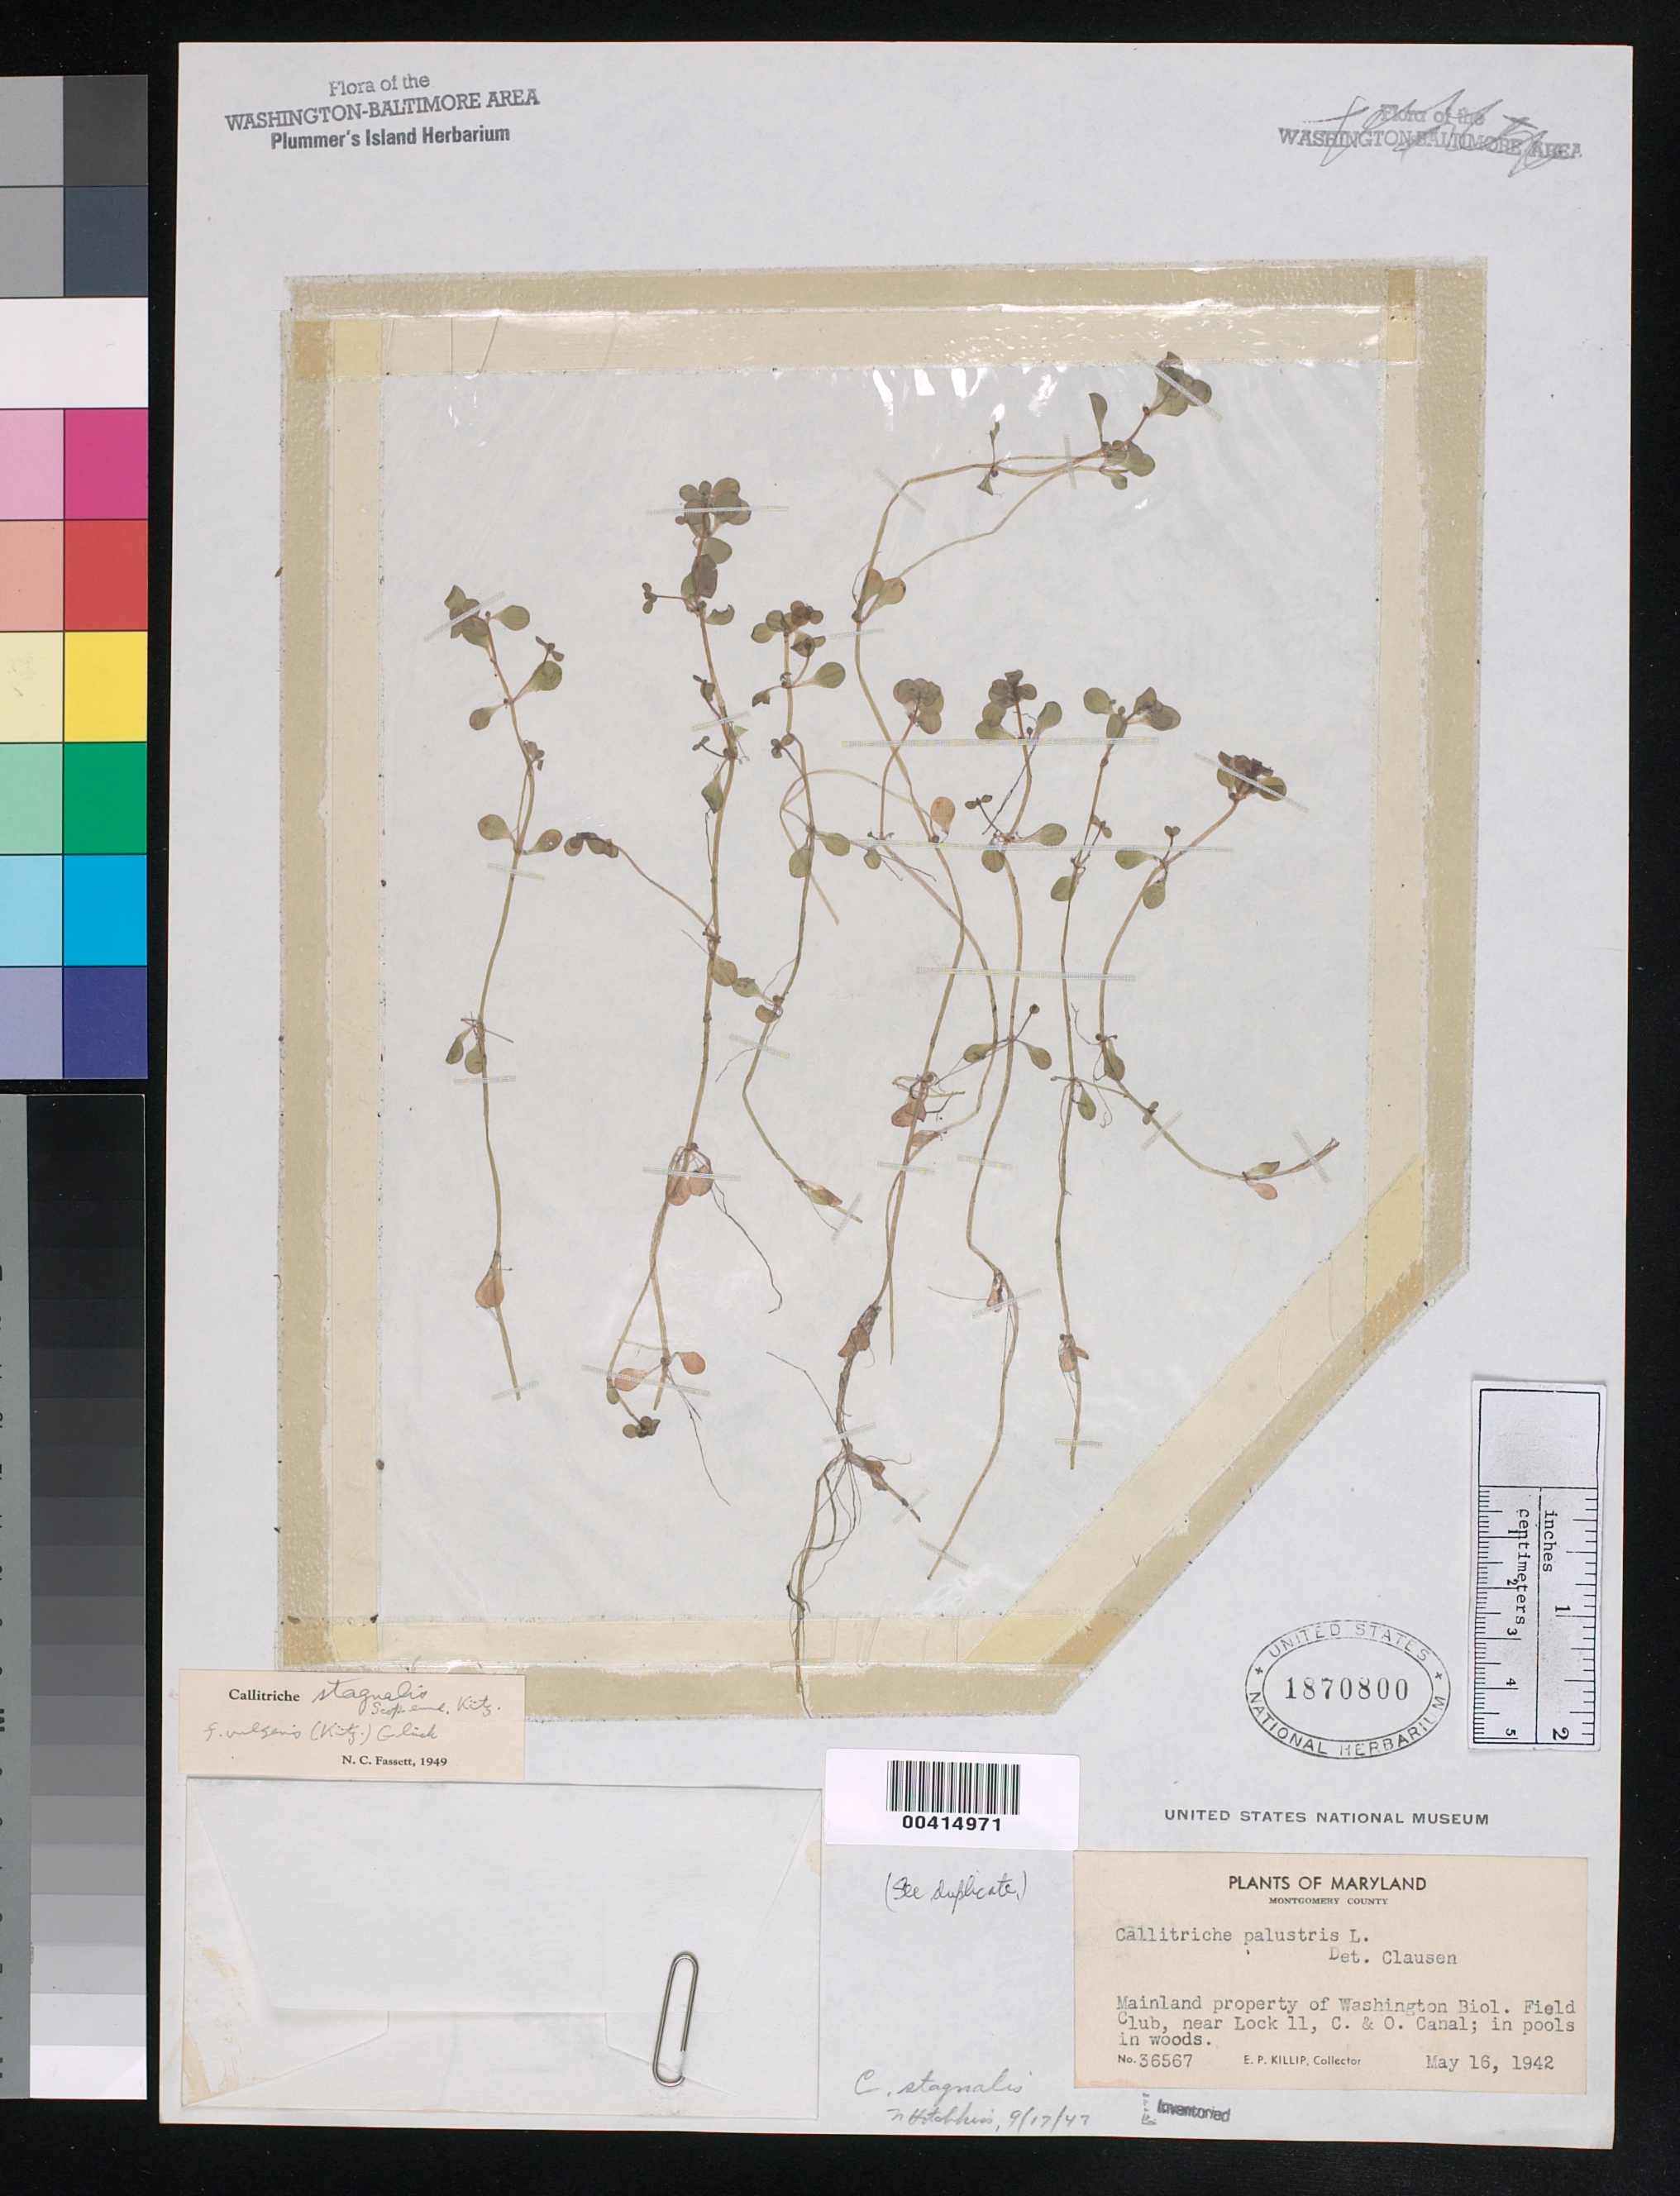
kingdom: Plantae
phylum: Tracheophyta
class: Magnoliopsida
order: Lamiales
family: Plantaginaceae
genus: Callitriche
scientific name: Callitriche stagnalis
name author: Scop.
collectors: E. P. Killip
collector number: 36567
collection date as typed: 16 May 1942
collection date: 1942-05-16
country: United States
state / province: Maryland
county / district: Montgomery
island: Plummers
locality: Plummer's Island; near Lock 11 C&O Canal C. & O. Canal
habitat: In pools in woods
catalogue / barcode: US 1870800